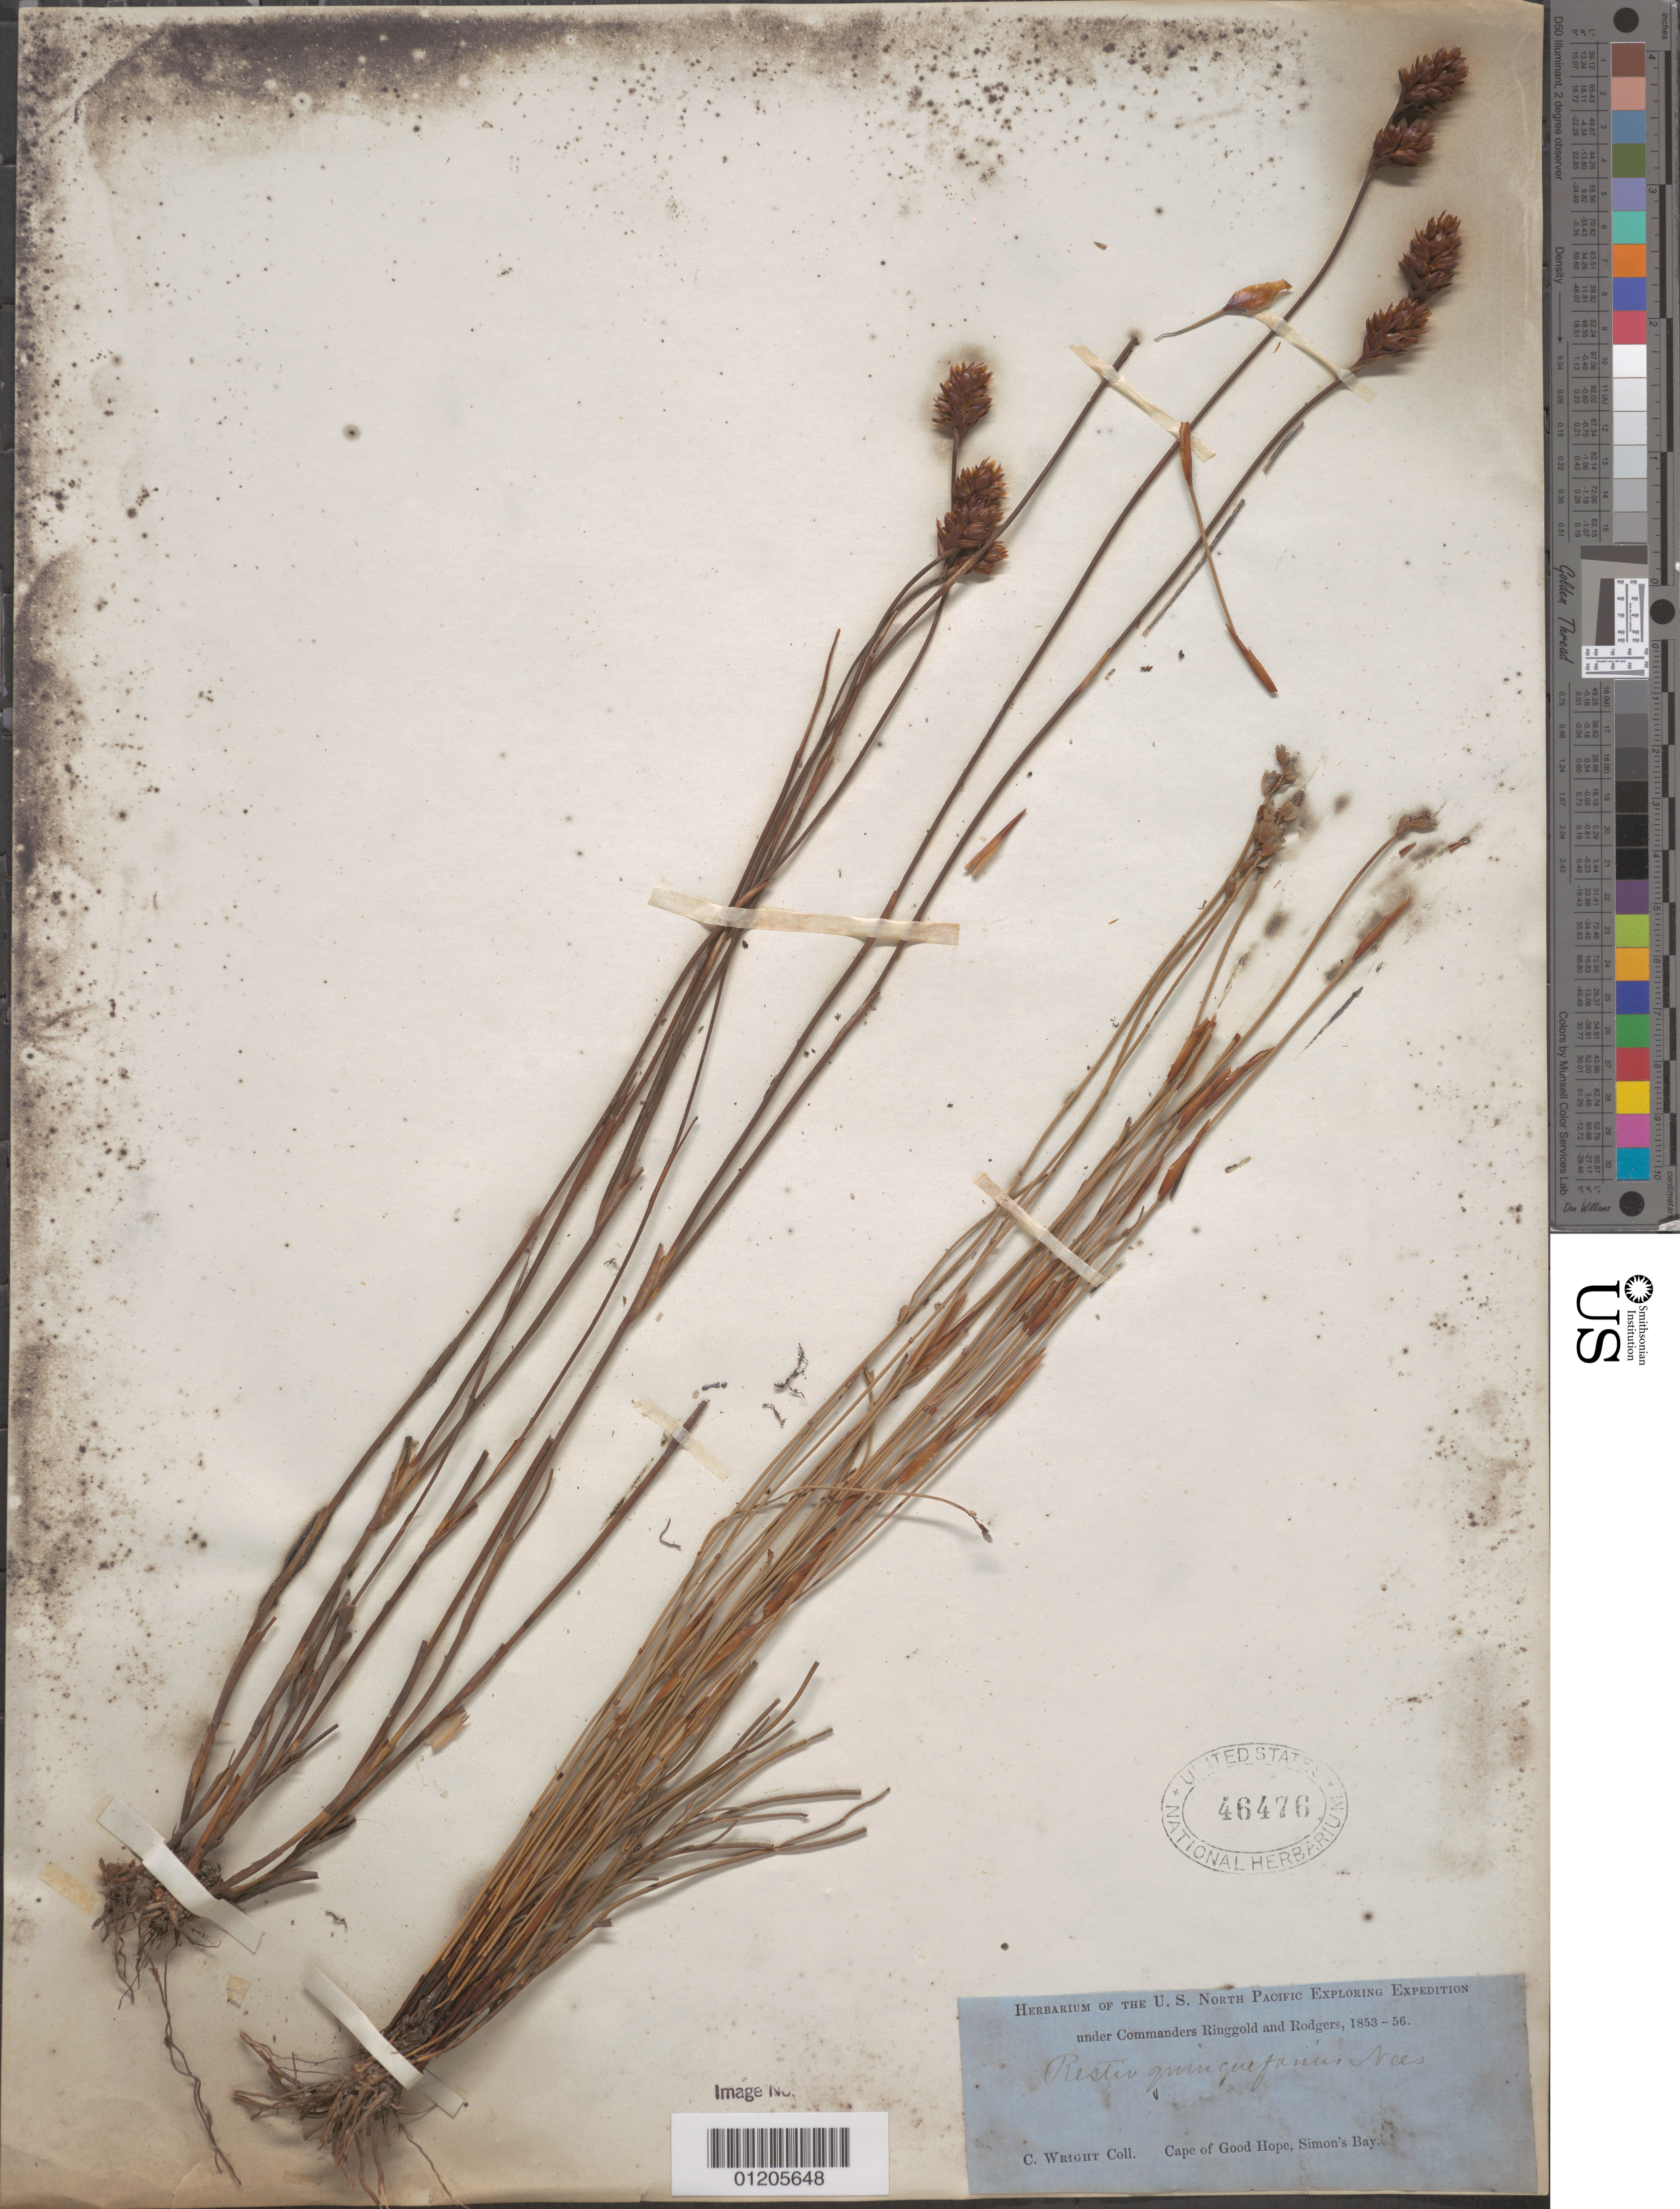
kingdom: Plantae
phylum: Tracheophyta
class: Liliopsida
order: Poales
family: Restionaceae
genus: Restio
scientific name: Restio quinquefarius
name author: Nees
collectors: C. Wright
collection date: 1853/1856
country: South Africa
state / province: Western Cape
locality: Cape of Good Hope, Simon's Bay.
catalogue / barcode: US 46476